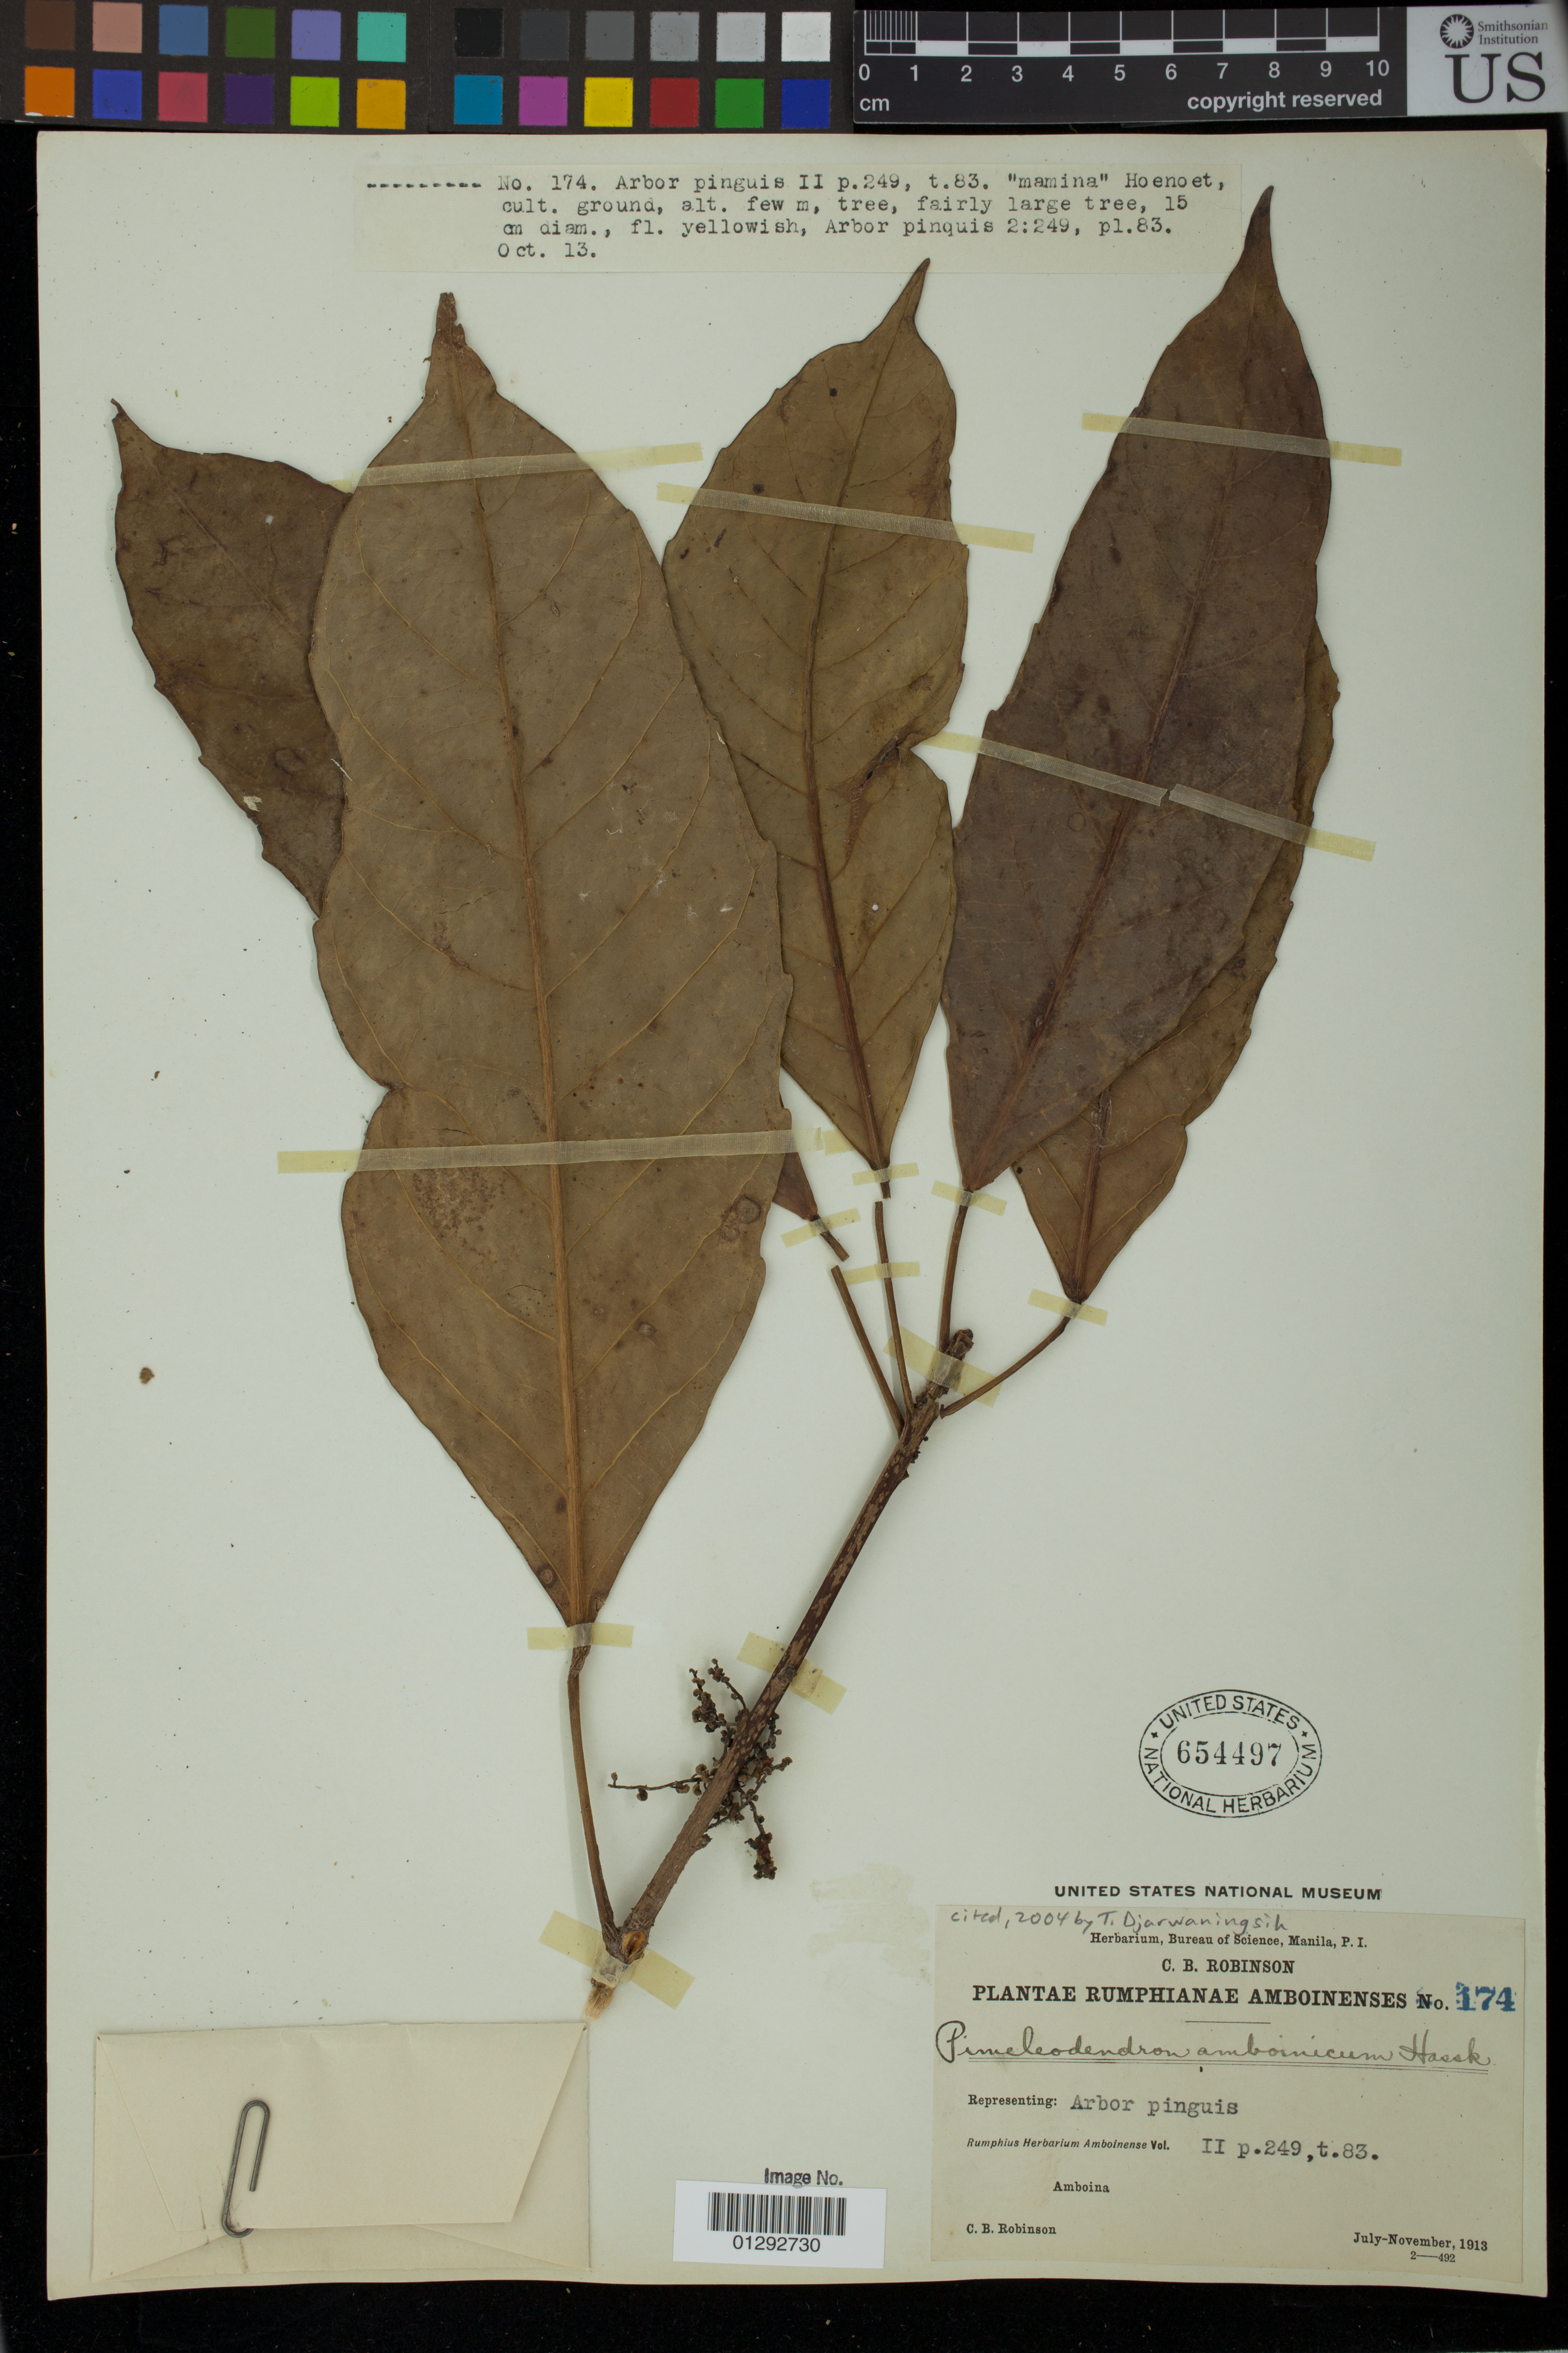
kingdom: Plantae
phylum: Tracheophyta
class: Magnoliopsida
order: Malpighiales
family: Euphorbiaceae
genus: Pimelodendron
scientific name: Pimelodendron amboinicum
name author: Hassk.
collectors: C. Robinson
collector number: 174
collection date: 1913-10-13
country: Indonesia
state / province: Maluku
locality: Amboina [Ambon City]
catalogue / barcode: US 654497